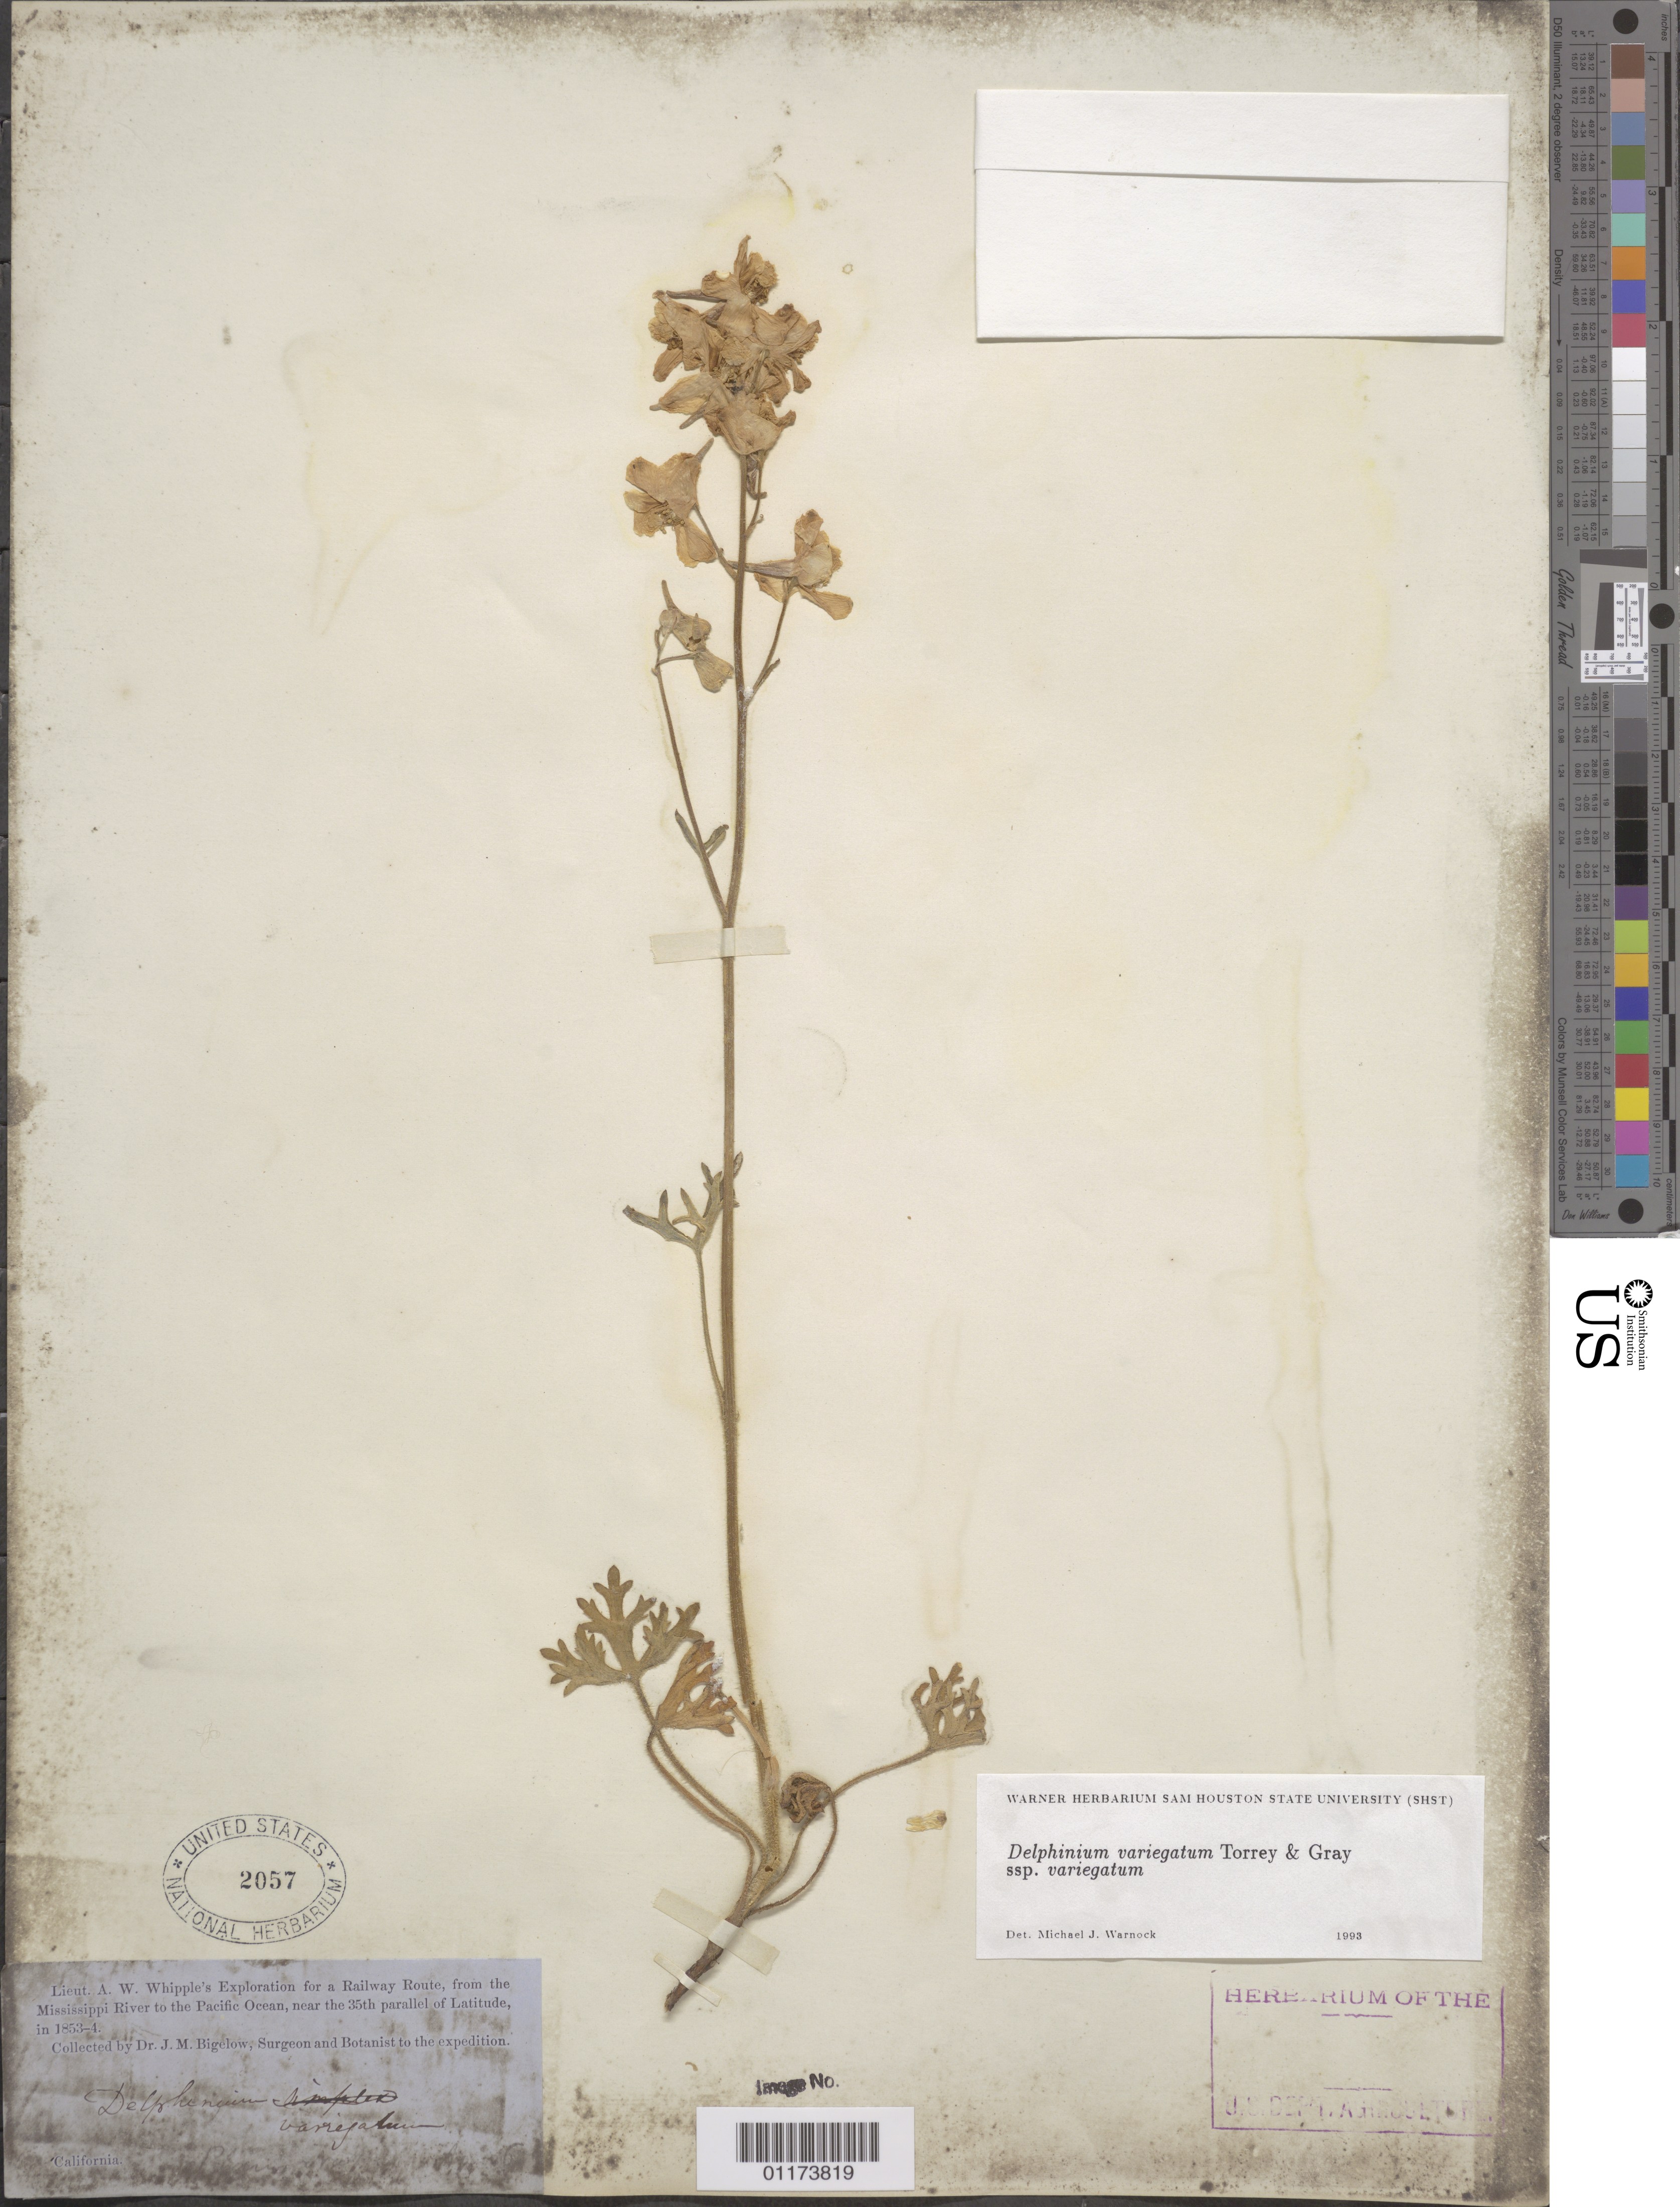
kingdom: Plantae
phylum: Tracheophyta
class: Magnoliopsida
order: Ranunculales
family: Ranunculaceae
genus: Delphinium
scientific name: Delphinium variegatum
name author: Torr. & A. Gray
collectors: J. M. Bigelow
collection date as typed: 1853 to -- --- 1854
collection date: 1853/1854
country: United States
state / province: California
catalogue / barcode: US 2057